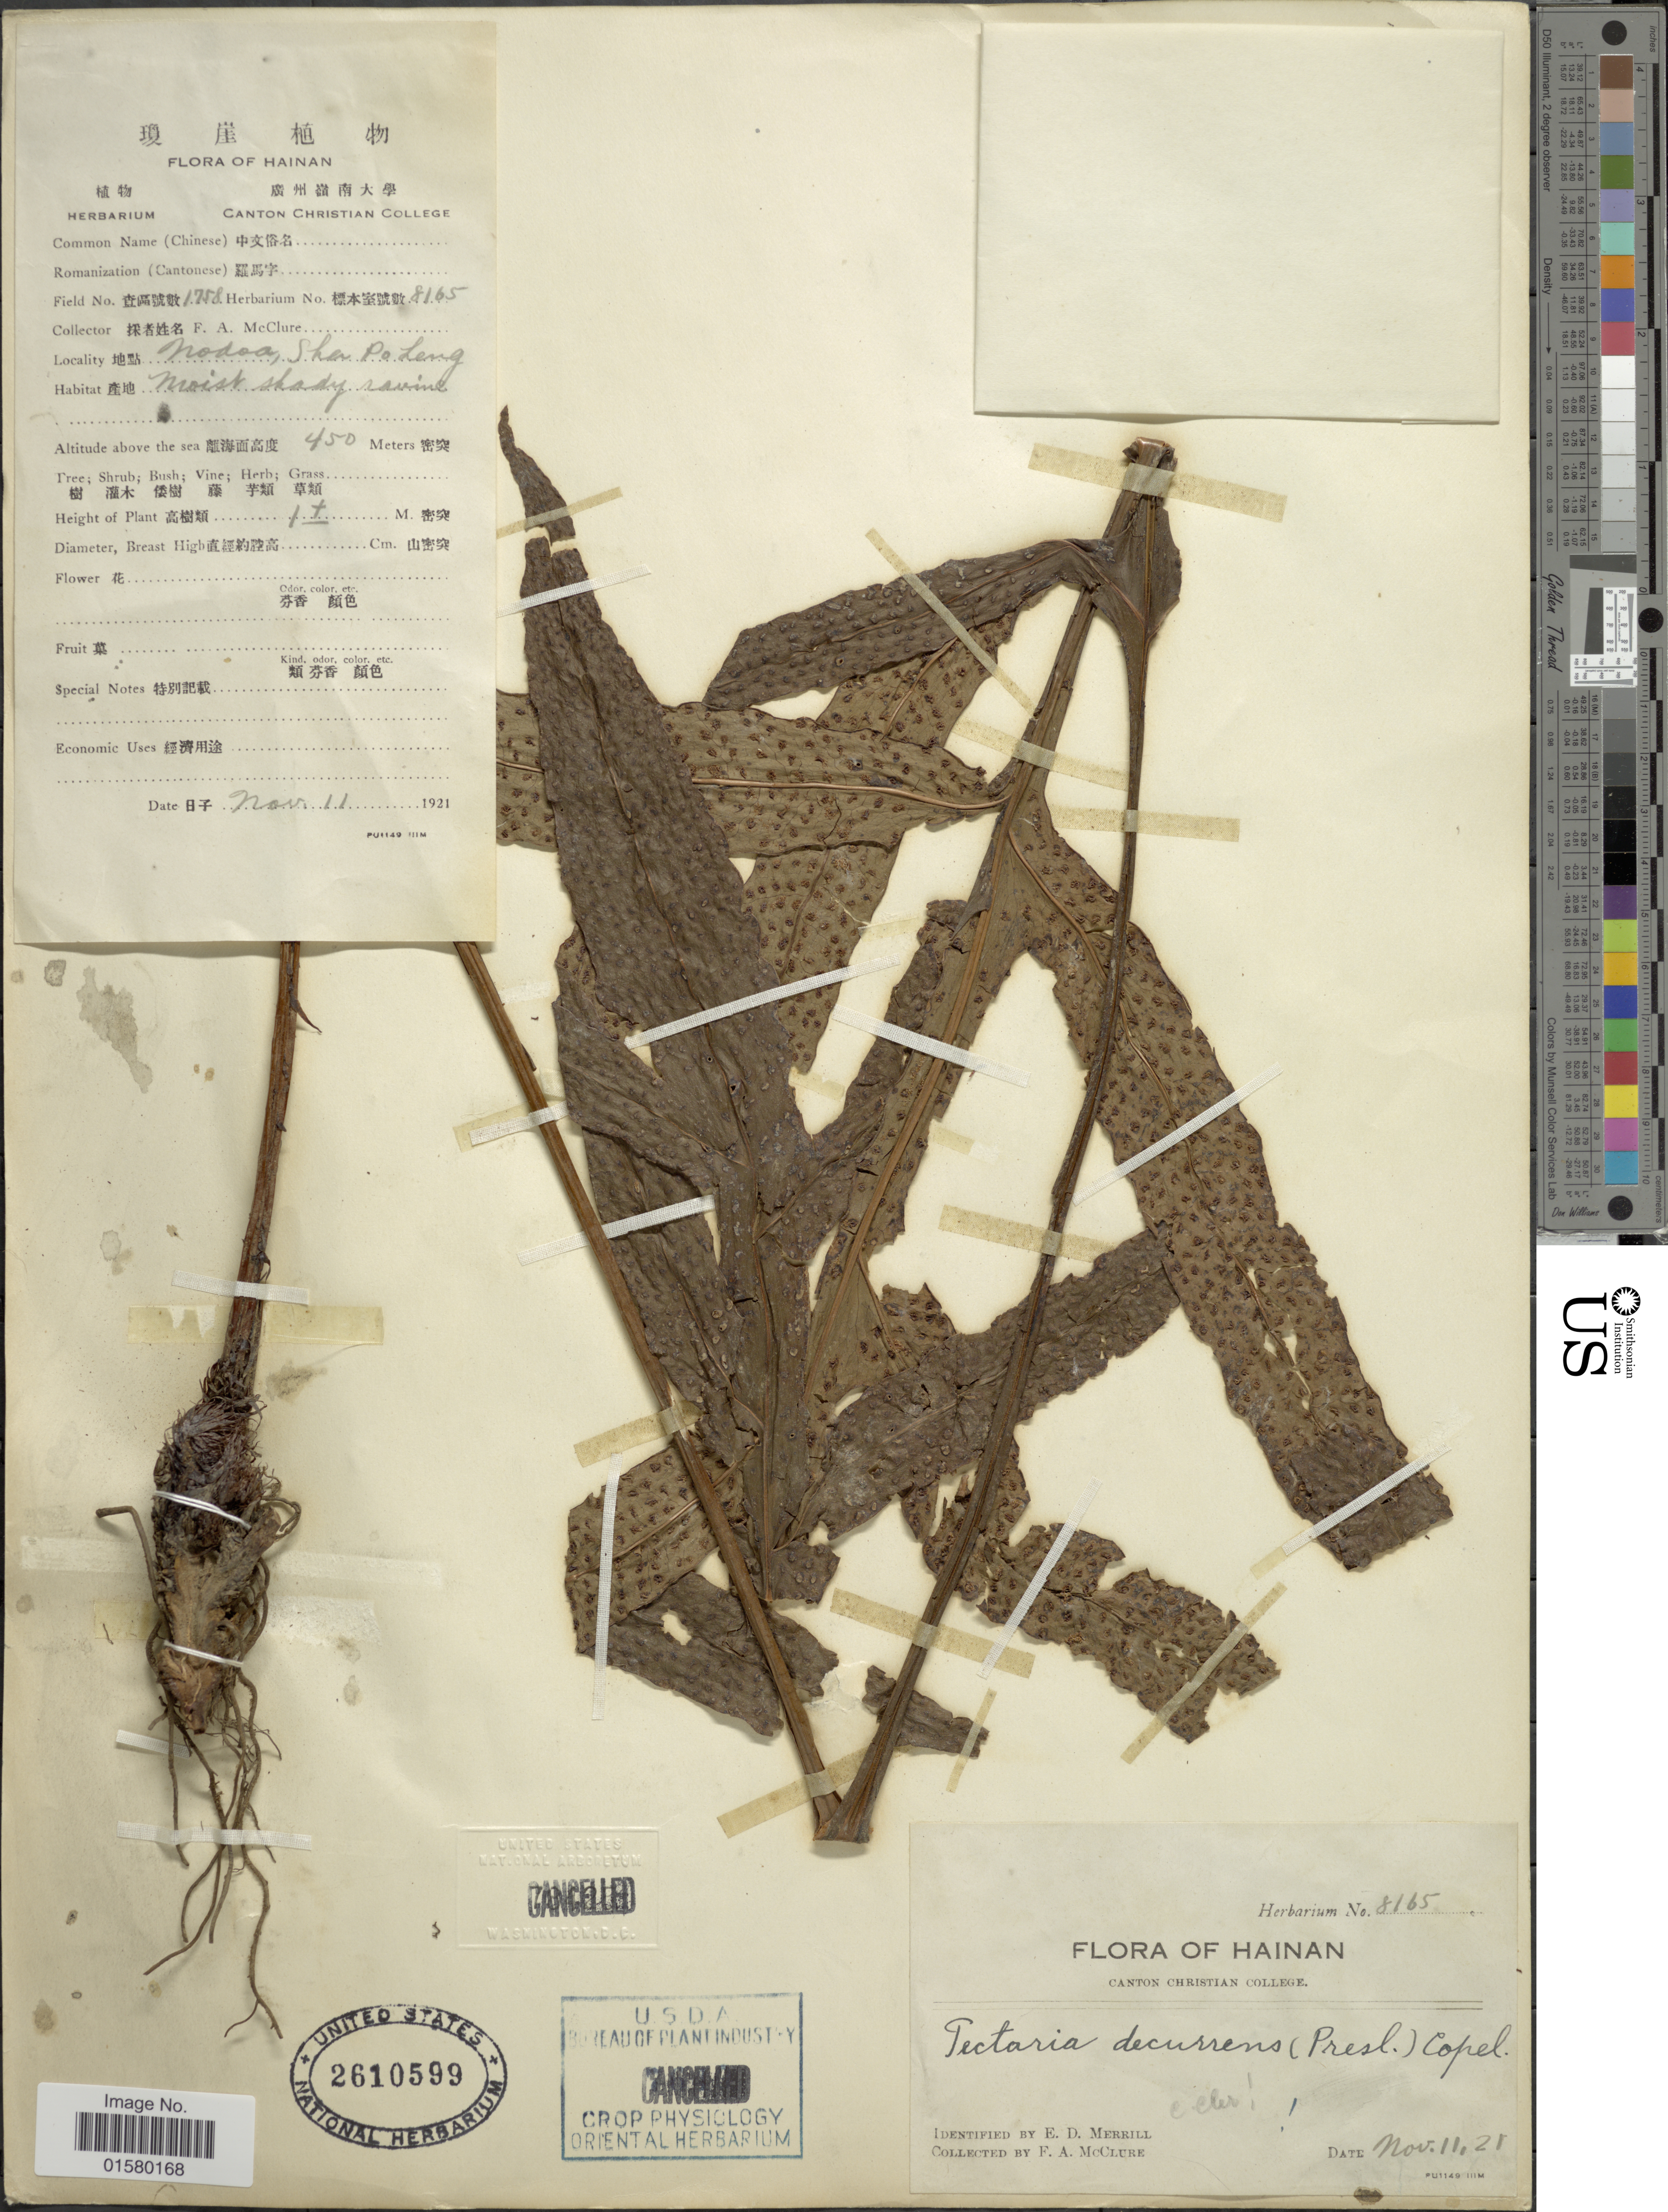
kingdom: Plantae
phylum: Tracheophyta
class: Polypodiopsida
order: Polypodiales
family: Tectariaceae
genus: Tectaria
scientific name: Tectaria decurrens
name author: (Presel.) Copel. in Elmer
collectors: F. A. McClure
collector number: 1758/8165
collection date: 1921-11-11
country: China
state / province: Hainan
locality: Nodoa, Sha Po Leng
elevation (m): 450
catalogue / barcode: US 2610599